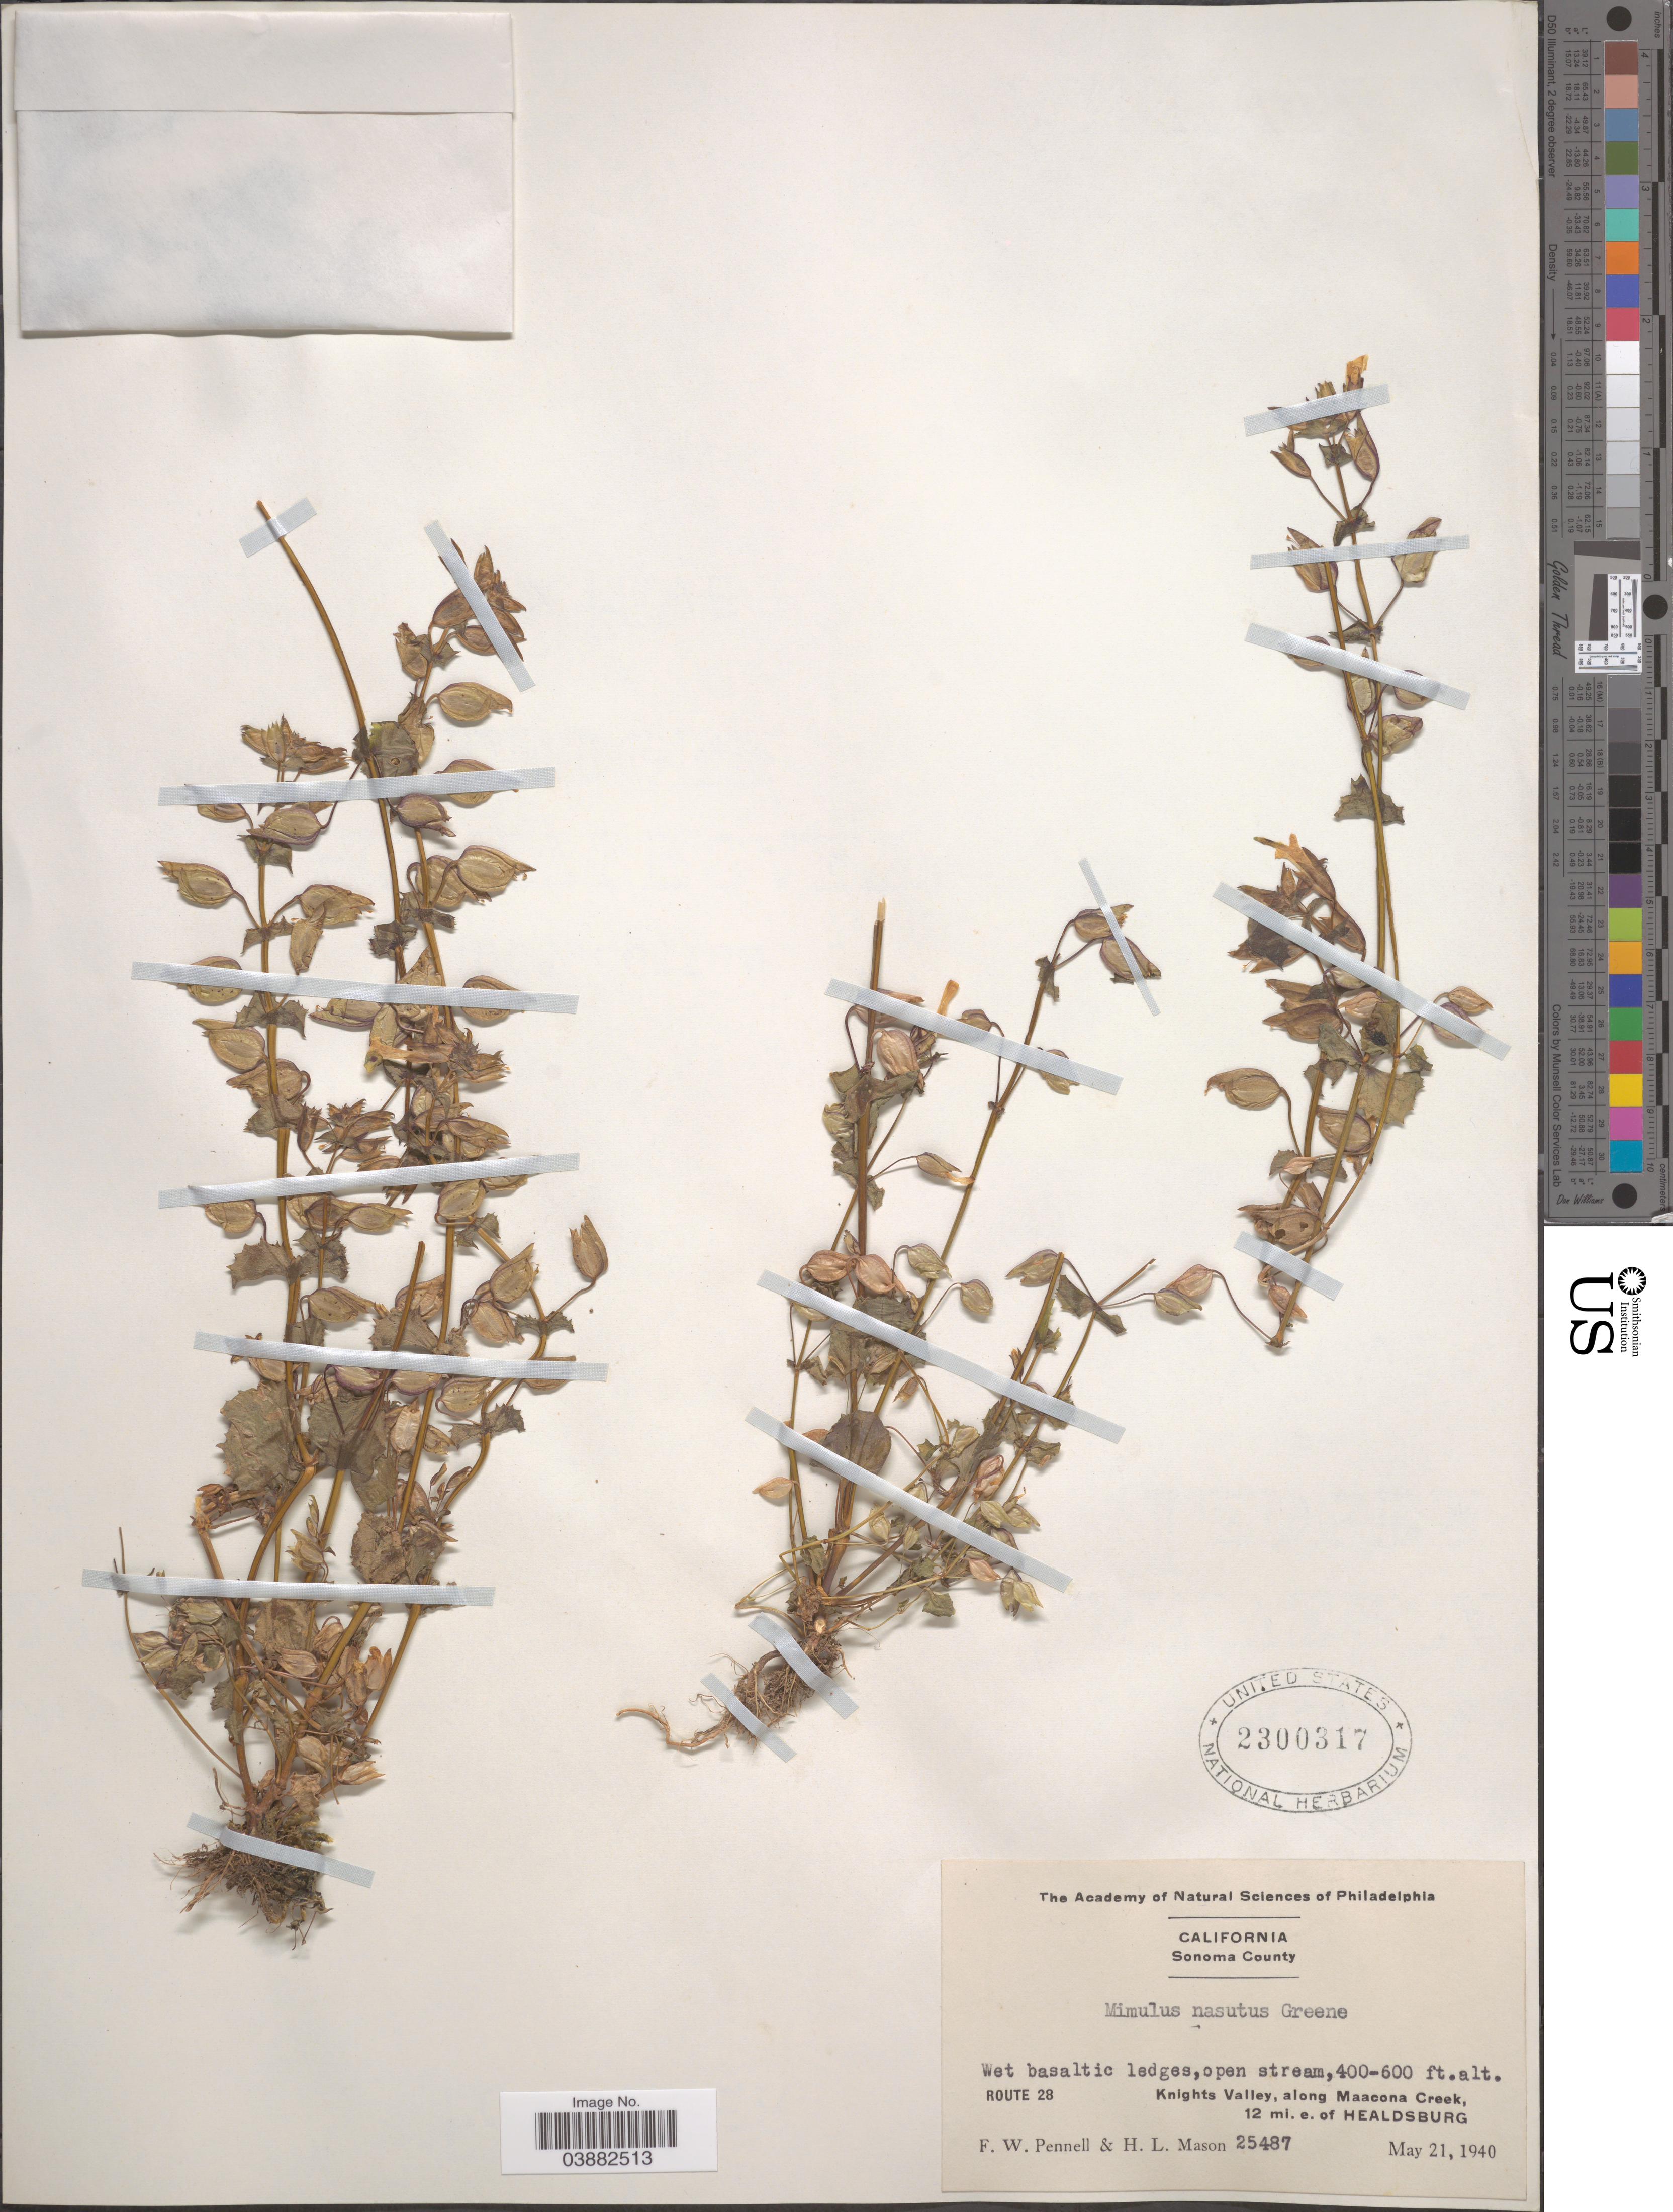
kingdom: Plantae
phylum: Tracheophyta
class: Magnoliopsida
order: Lamiales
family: Phrymaceae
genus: Mimulus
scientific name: Mimulus nasutus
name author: Greene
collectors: F. W. Pennell & H. L. Mason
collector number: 25487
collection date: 1940-05-21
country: United States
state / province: California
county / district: Sonoma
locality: Sonoma County. Route 28. Knights Valley, along Maacona Creek, 12 mi. e. of Healdsburg.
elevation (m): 122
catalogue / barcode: US 2300317